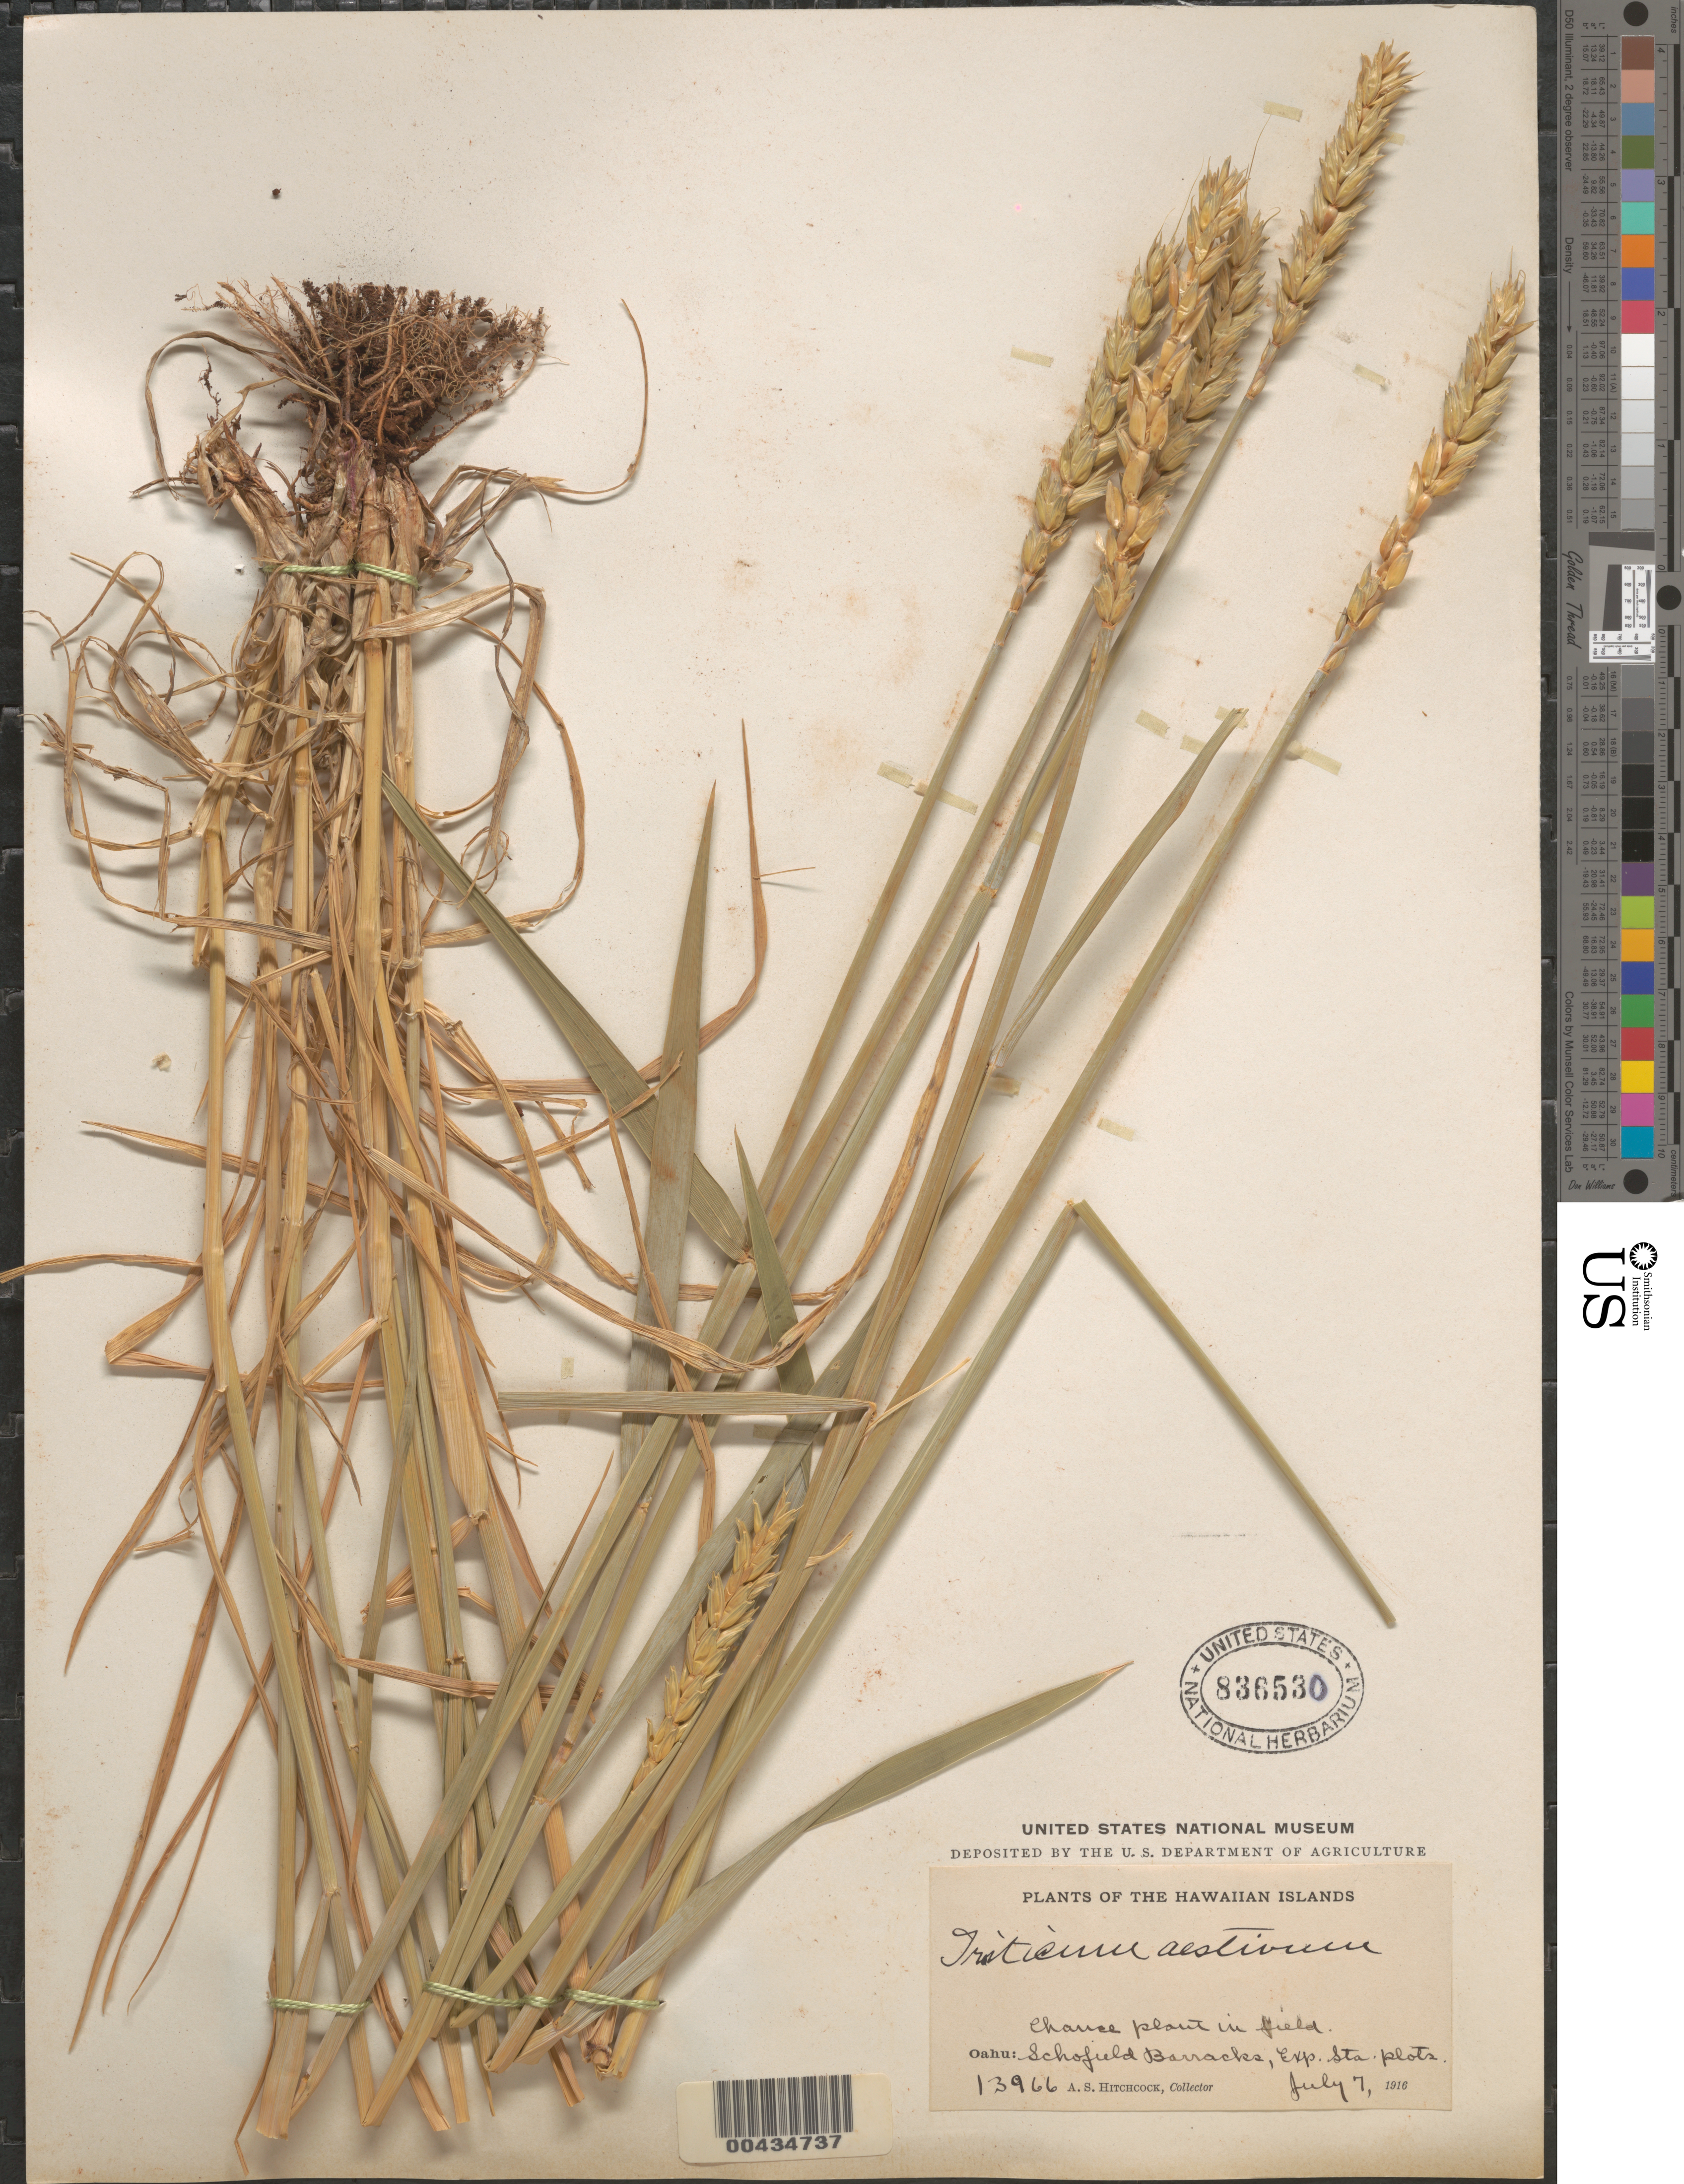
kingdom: Plantae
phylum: Tracheophyta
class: Liliopsida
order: Poales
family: Poaceae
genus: Triticum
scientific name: Triticum aestivum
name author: L.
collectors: A. S. Hitchcock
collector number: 13966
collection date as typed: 7 Jul 1916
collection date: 1916-07-07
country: United States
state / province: Hawaii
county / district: Honolulu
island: Oahu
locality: Schofield Barracks, Exp. Station plots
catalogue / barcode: US 836530